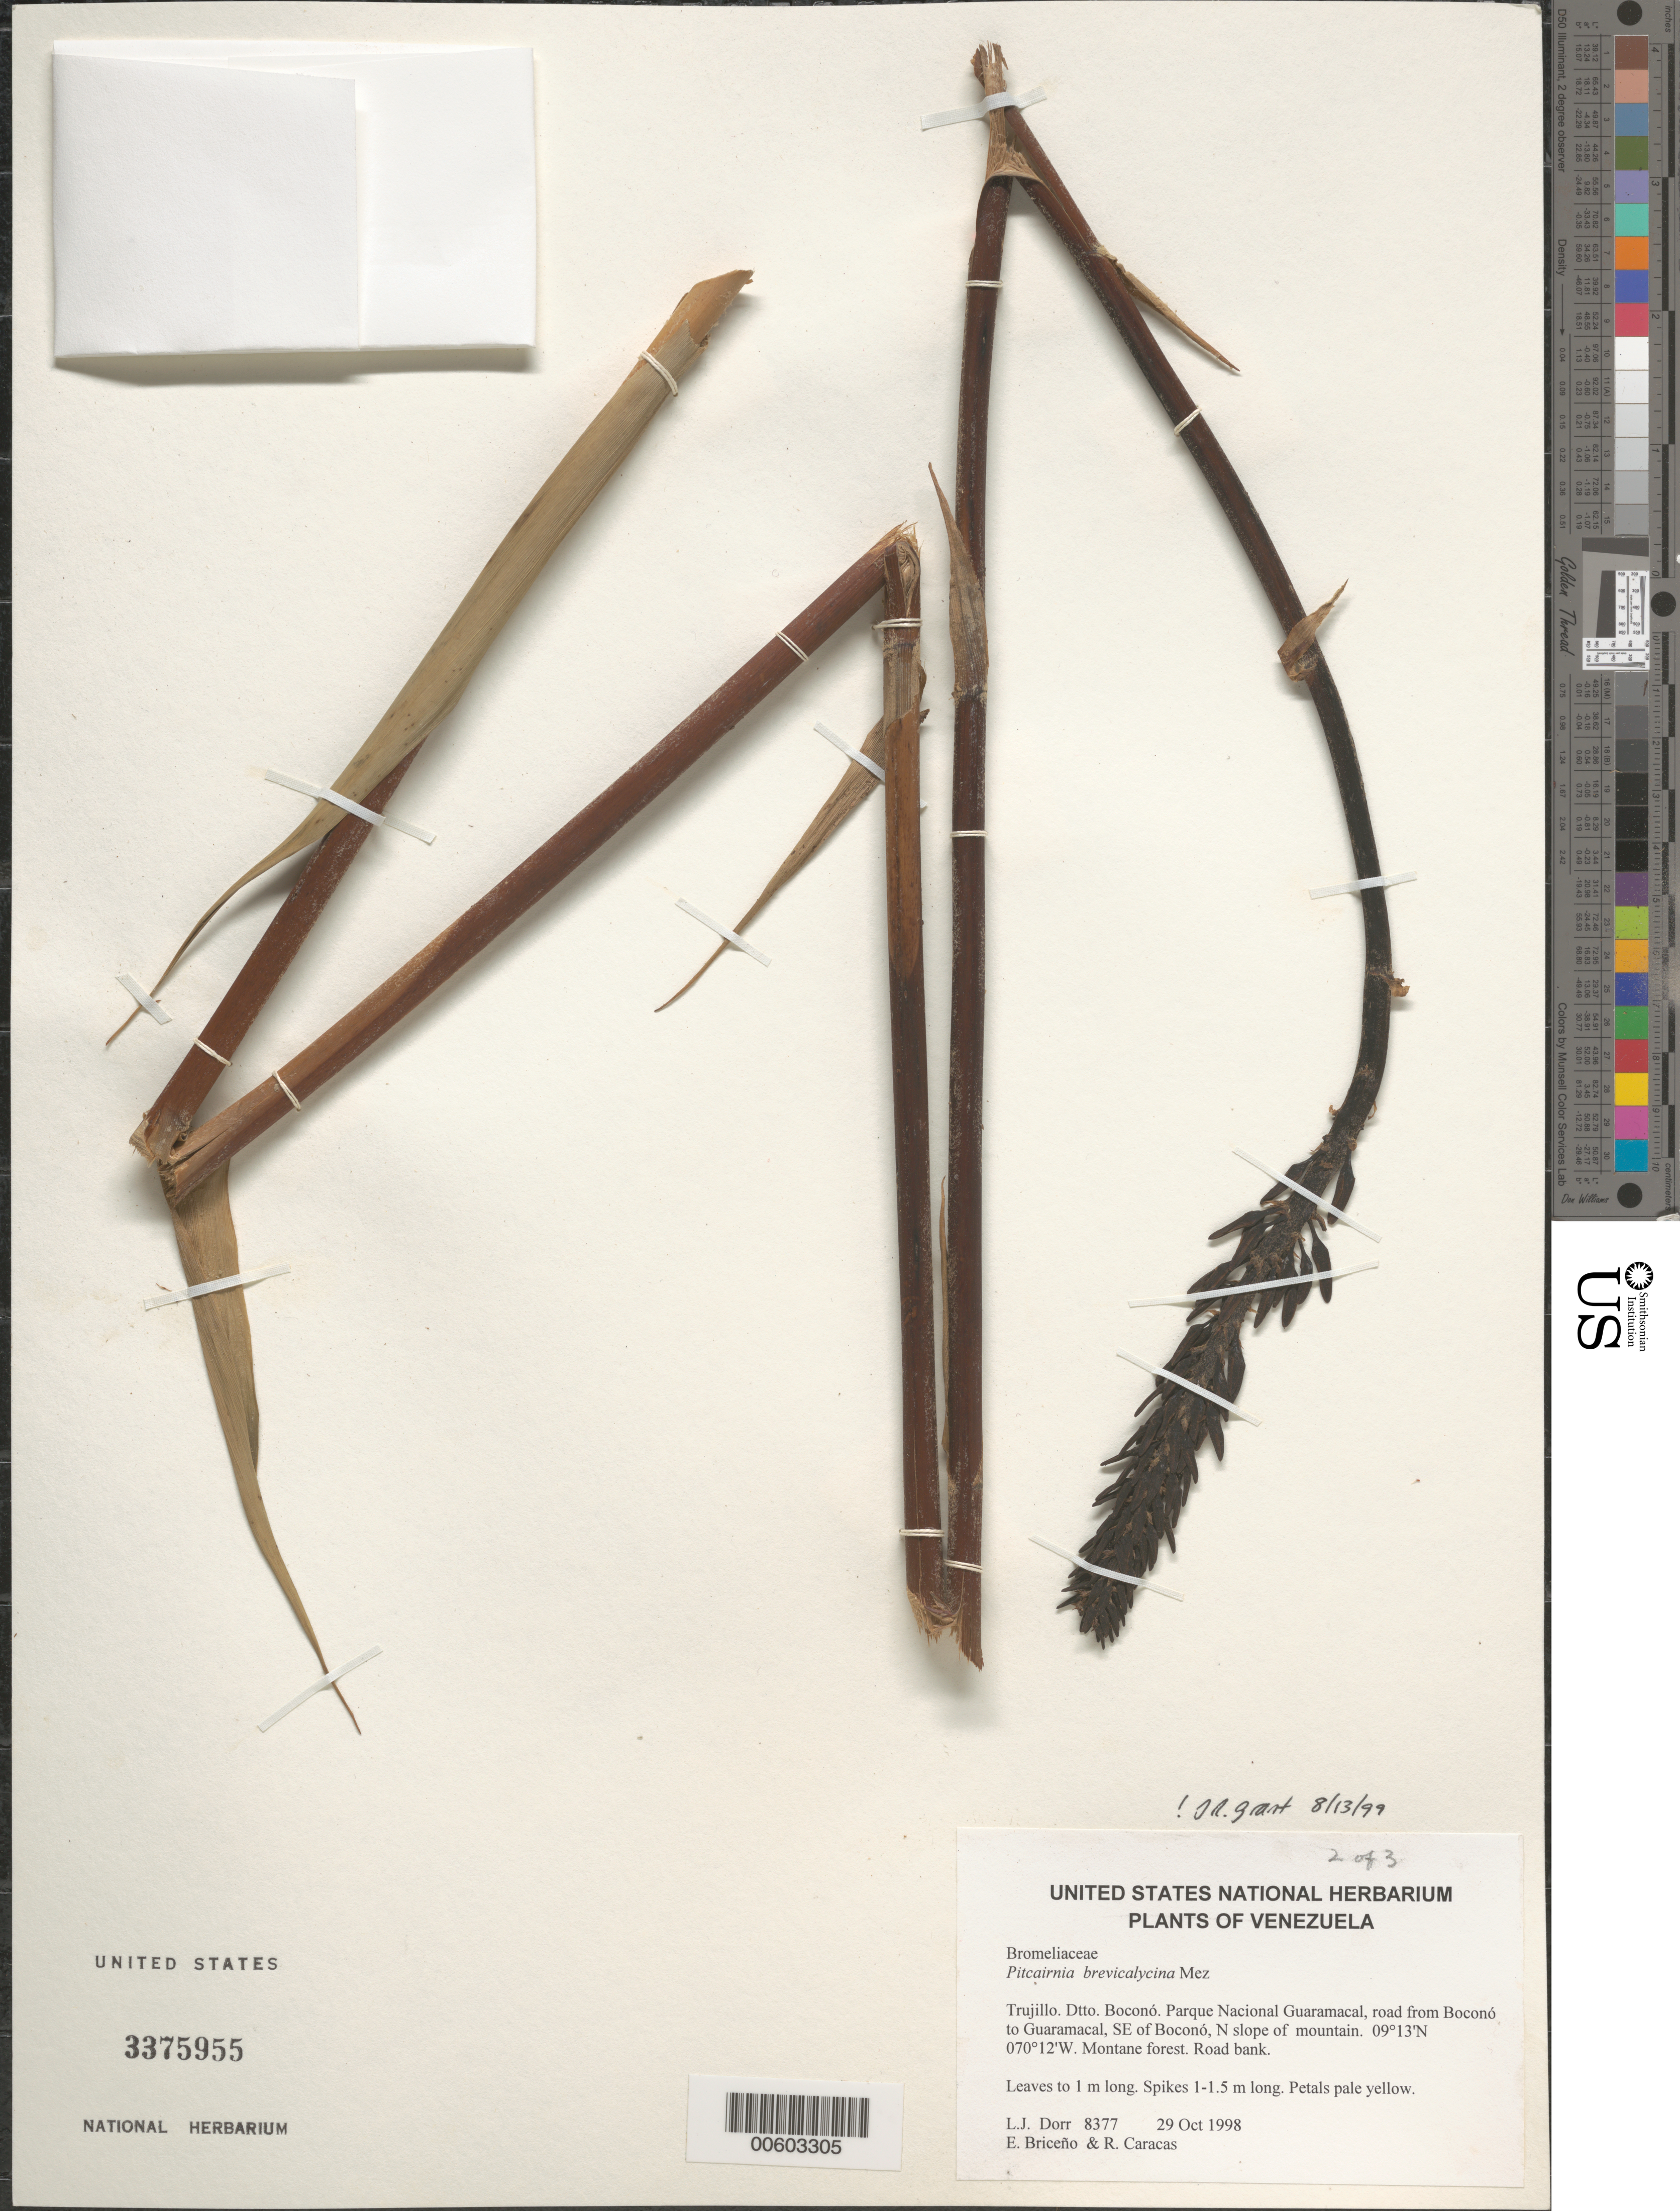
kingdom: Plantae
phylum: Tracheophyta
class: Liliopsida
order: Poales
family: Bromeliaceae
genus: Pitcairnia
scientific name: Pitcairnia brevicalycina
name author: Mez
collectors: L. J. Dorr, E. Briceño & R. Caracas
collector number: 8377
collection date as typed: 29 Oct 1998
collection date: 1998-10-29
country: Venezuela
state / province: Trujillo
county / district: Boconó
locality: Parque Nacional Guaramacal, road from Boconó to Guaramacal, SE of Boconó, N slope of mountain.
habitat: Montane forest. Road bank.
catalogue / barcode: US 3375955